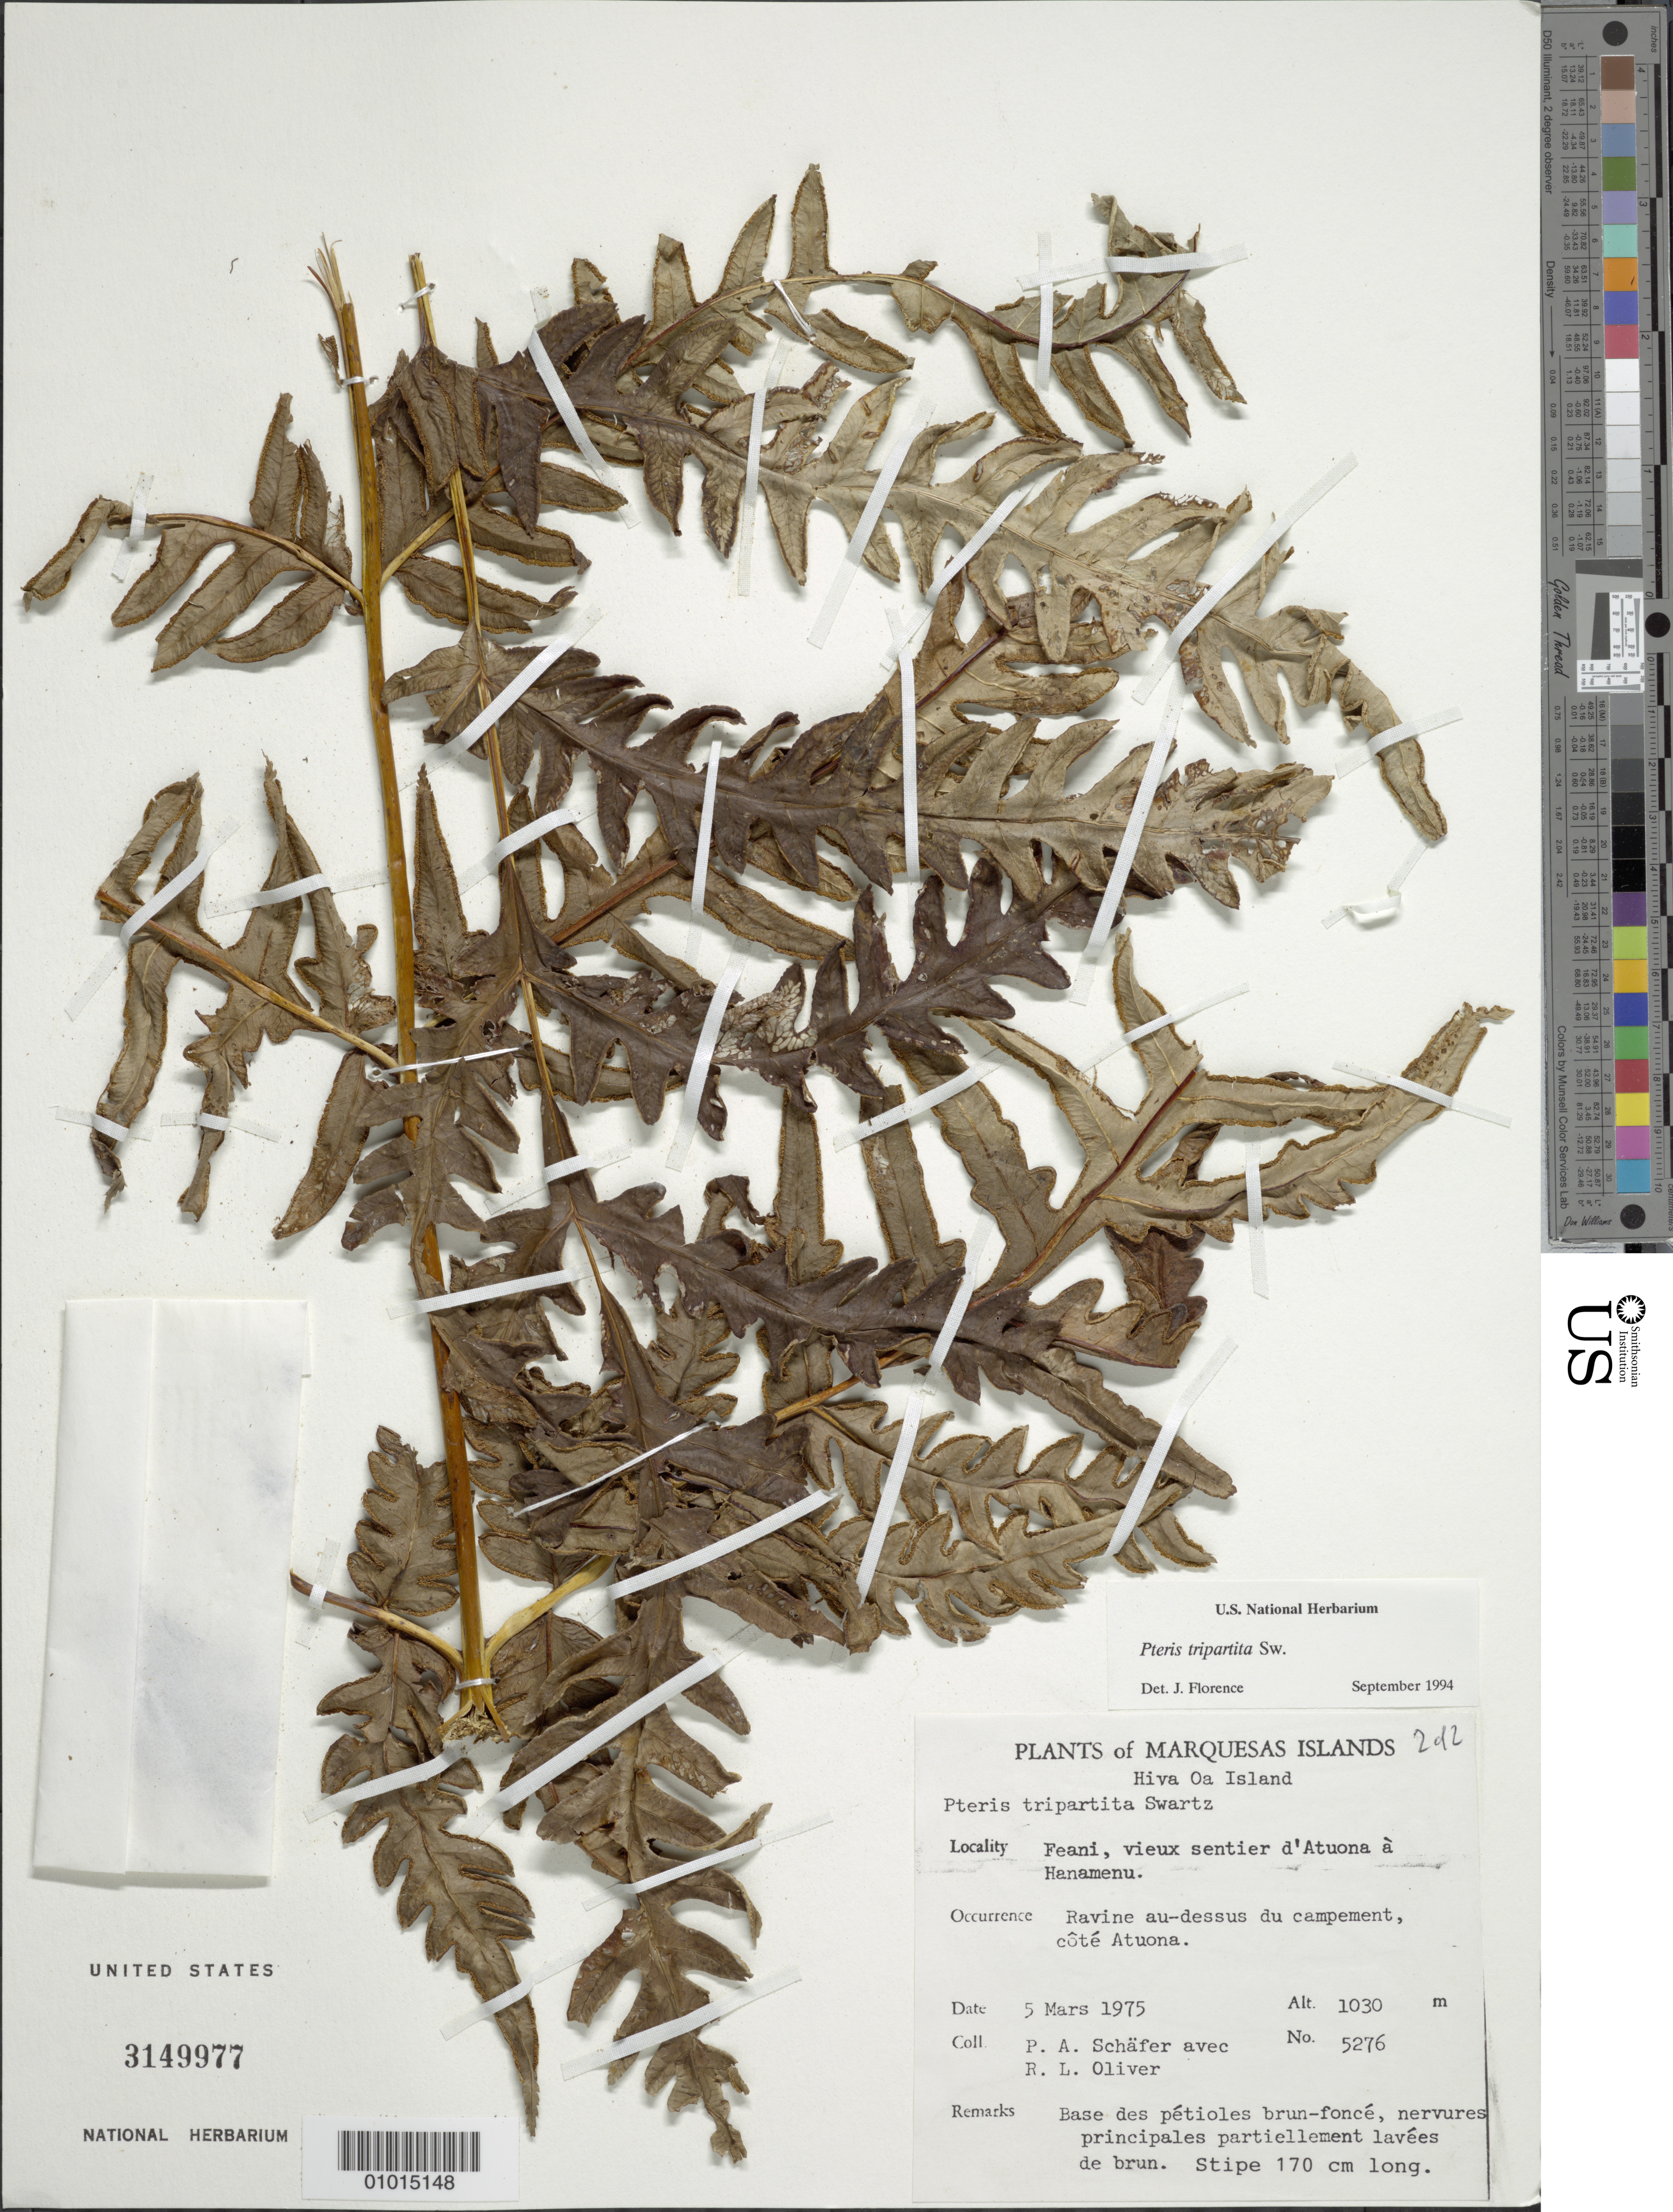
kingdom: Plantae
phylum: Tracheophyta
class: Polypodiopsida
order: Polypodiales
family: Pteridaceae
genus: Pteris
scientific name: Pteris comans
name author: G. Forst.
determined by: Florence, J.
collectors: P. A. Schäfer & R. L. Oliver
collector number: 5276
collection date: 1975-03-05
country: French Polynesia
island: Hiva Oa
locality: Feani, vieux sentier d'Atuona à Hanamenu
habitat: Ravine au-dessus du campement, côté Atuona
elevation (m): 1030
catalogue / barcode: US 3149977